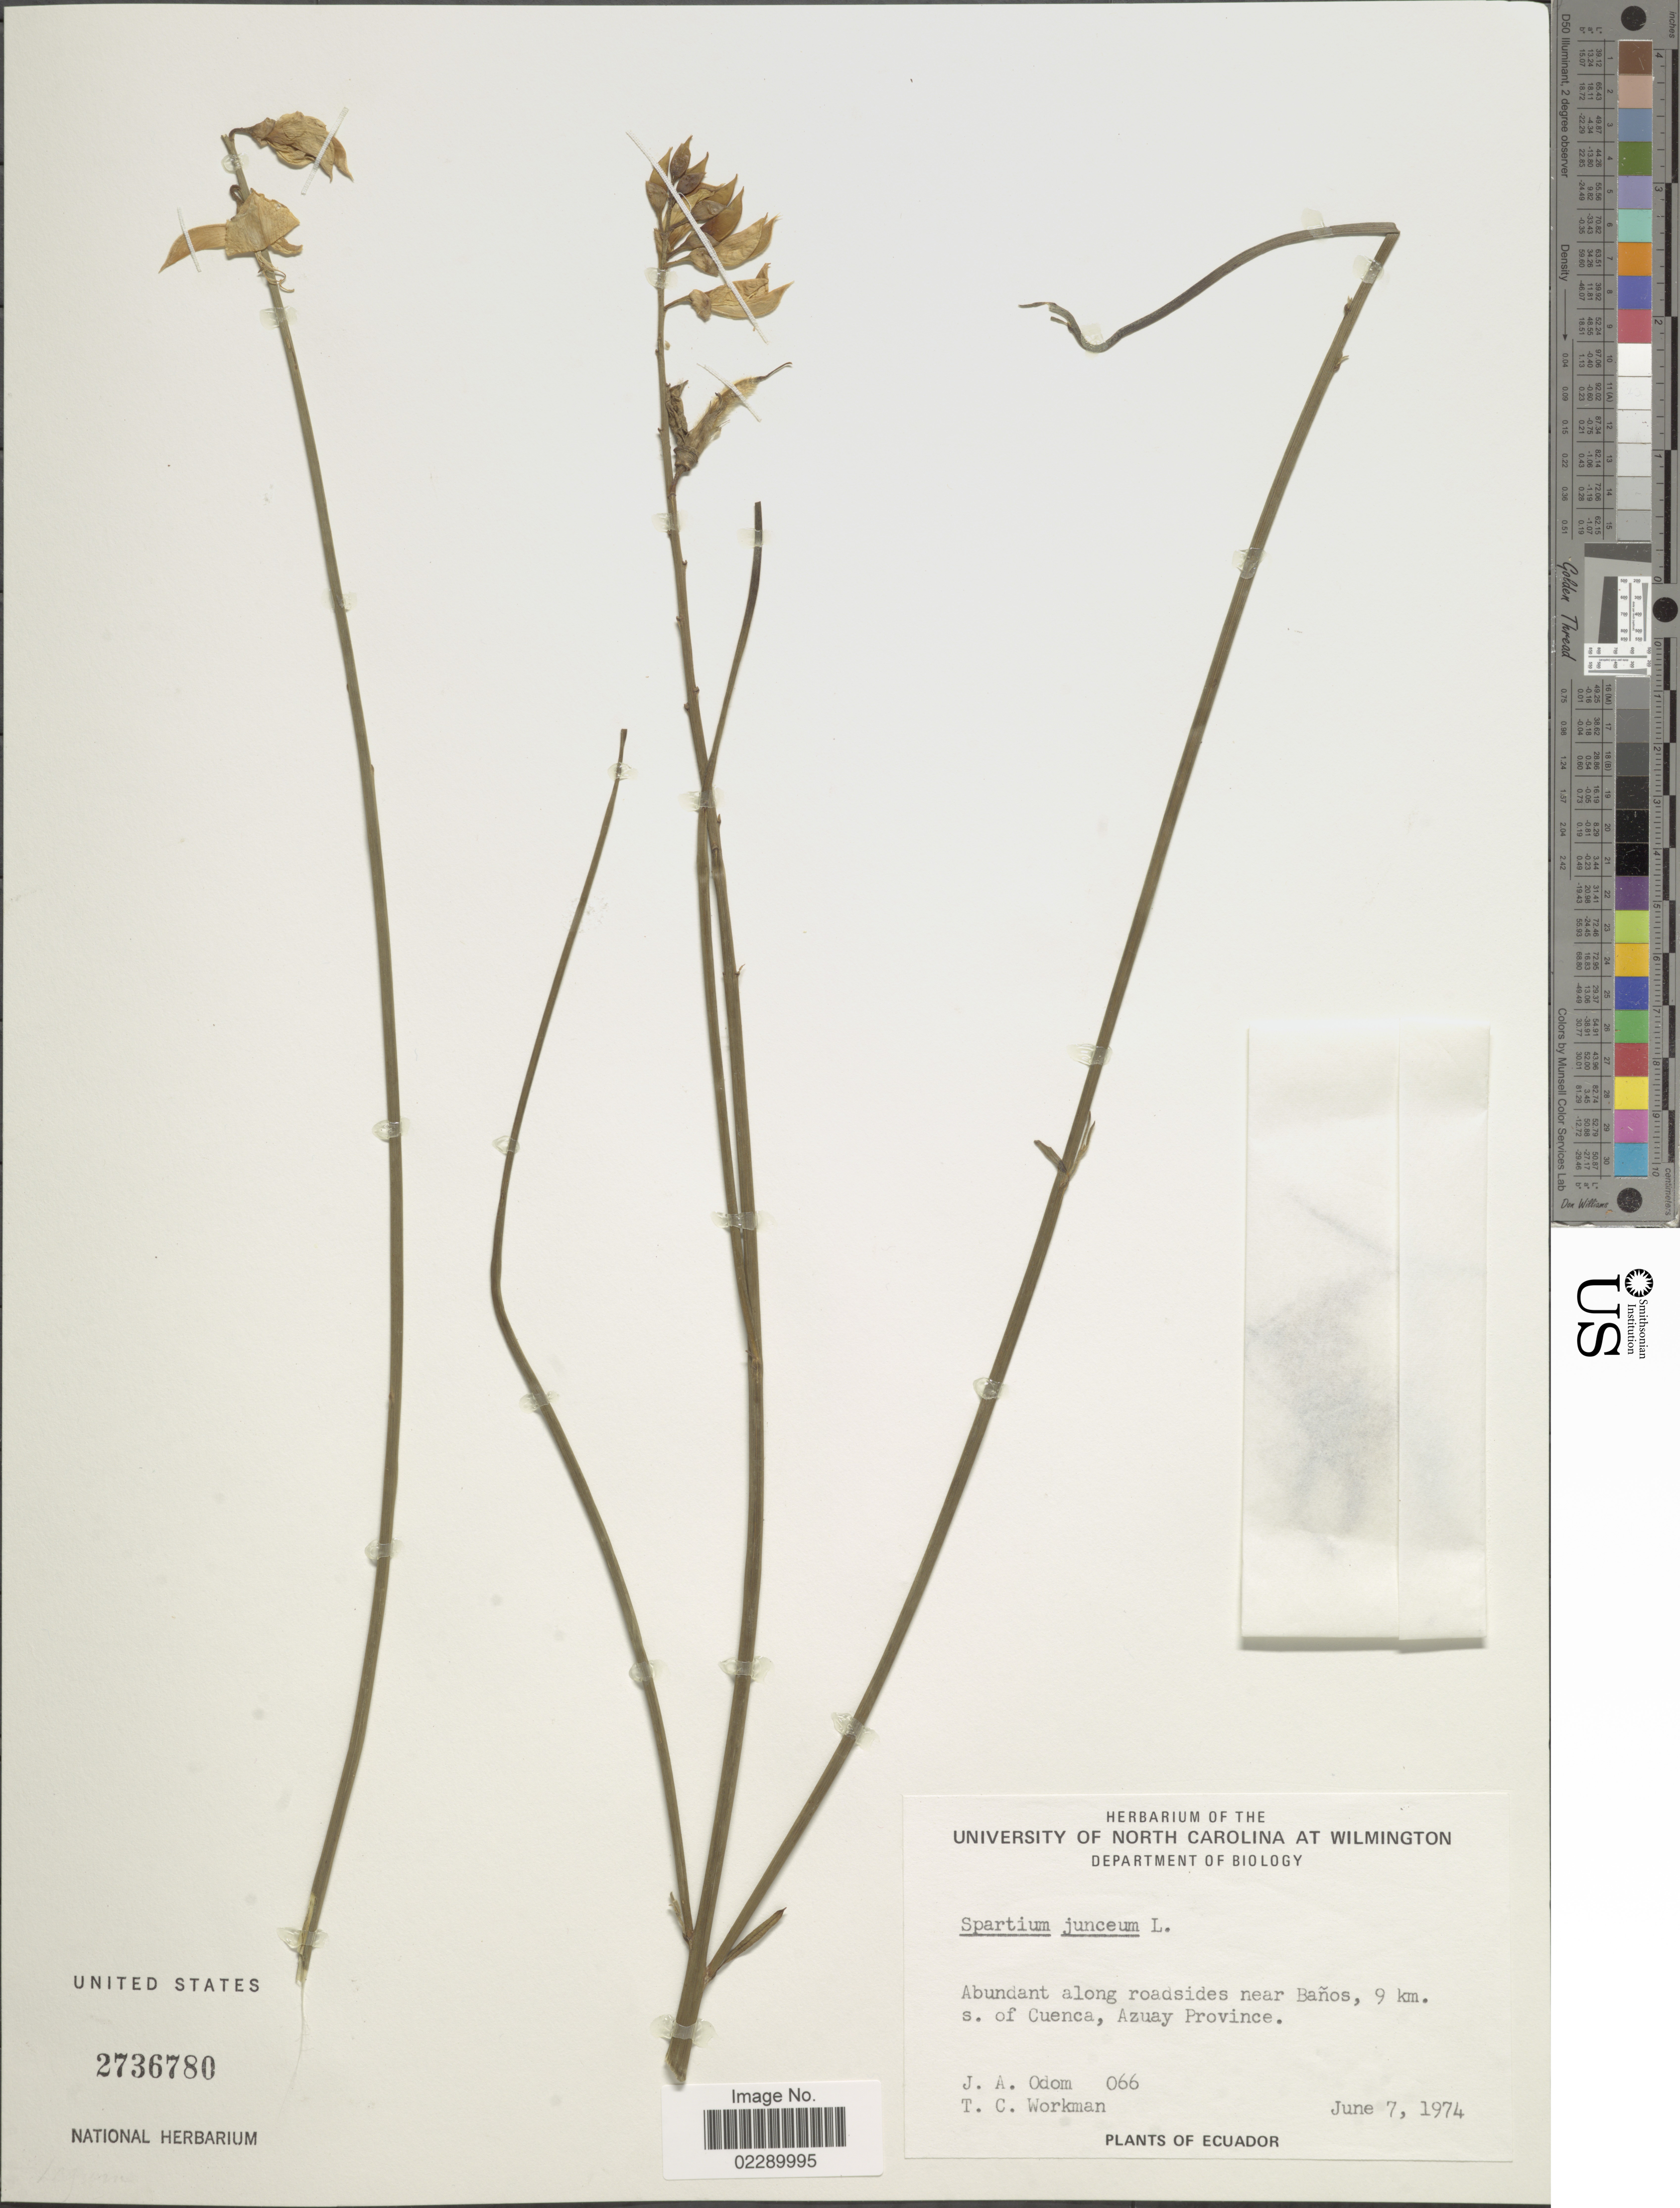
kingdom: Plantae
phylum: Tracheophyta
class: Magnoliopsida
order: Fabales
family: Fabaceae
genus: Spartium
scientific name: Spartium junceum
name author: L.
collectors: J. Odom & T. Workman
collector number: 066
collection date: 1974-06-07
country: Ecuador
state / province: Azuay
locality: Abundant along roadsides near Baños, 9 km. s. of Cuenca, Azuay Province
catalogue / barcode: US 2736780